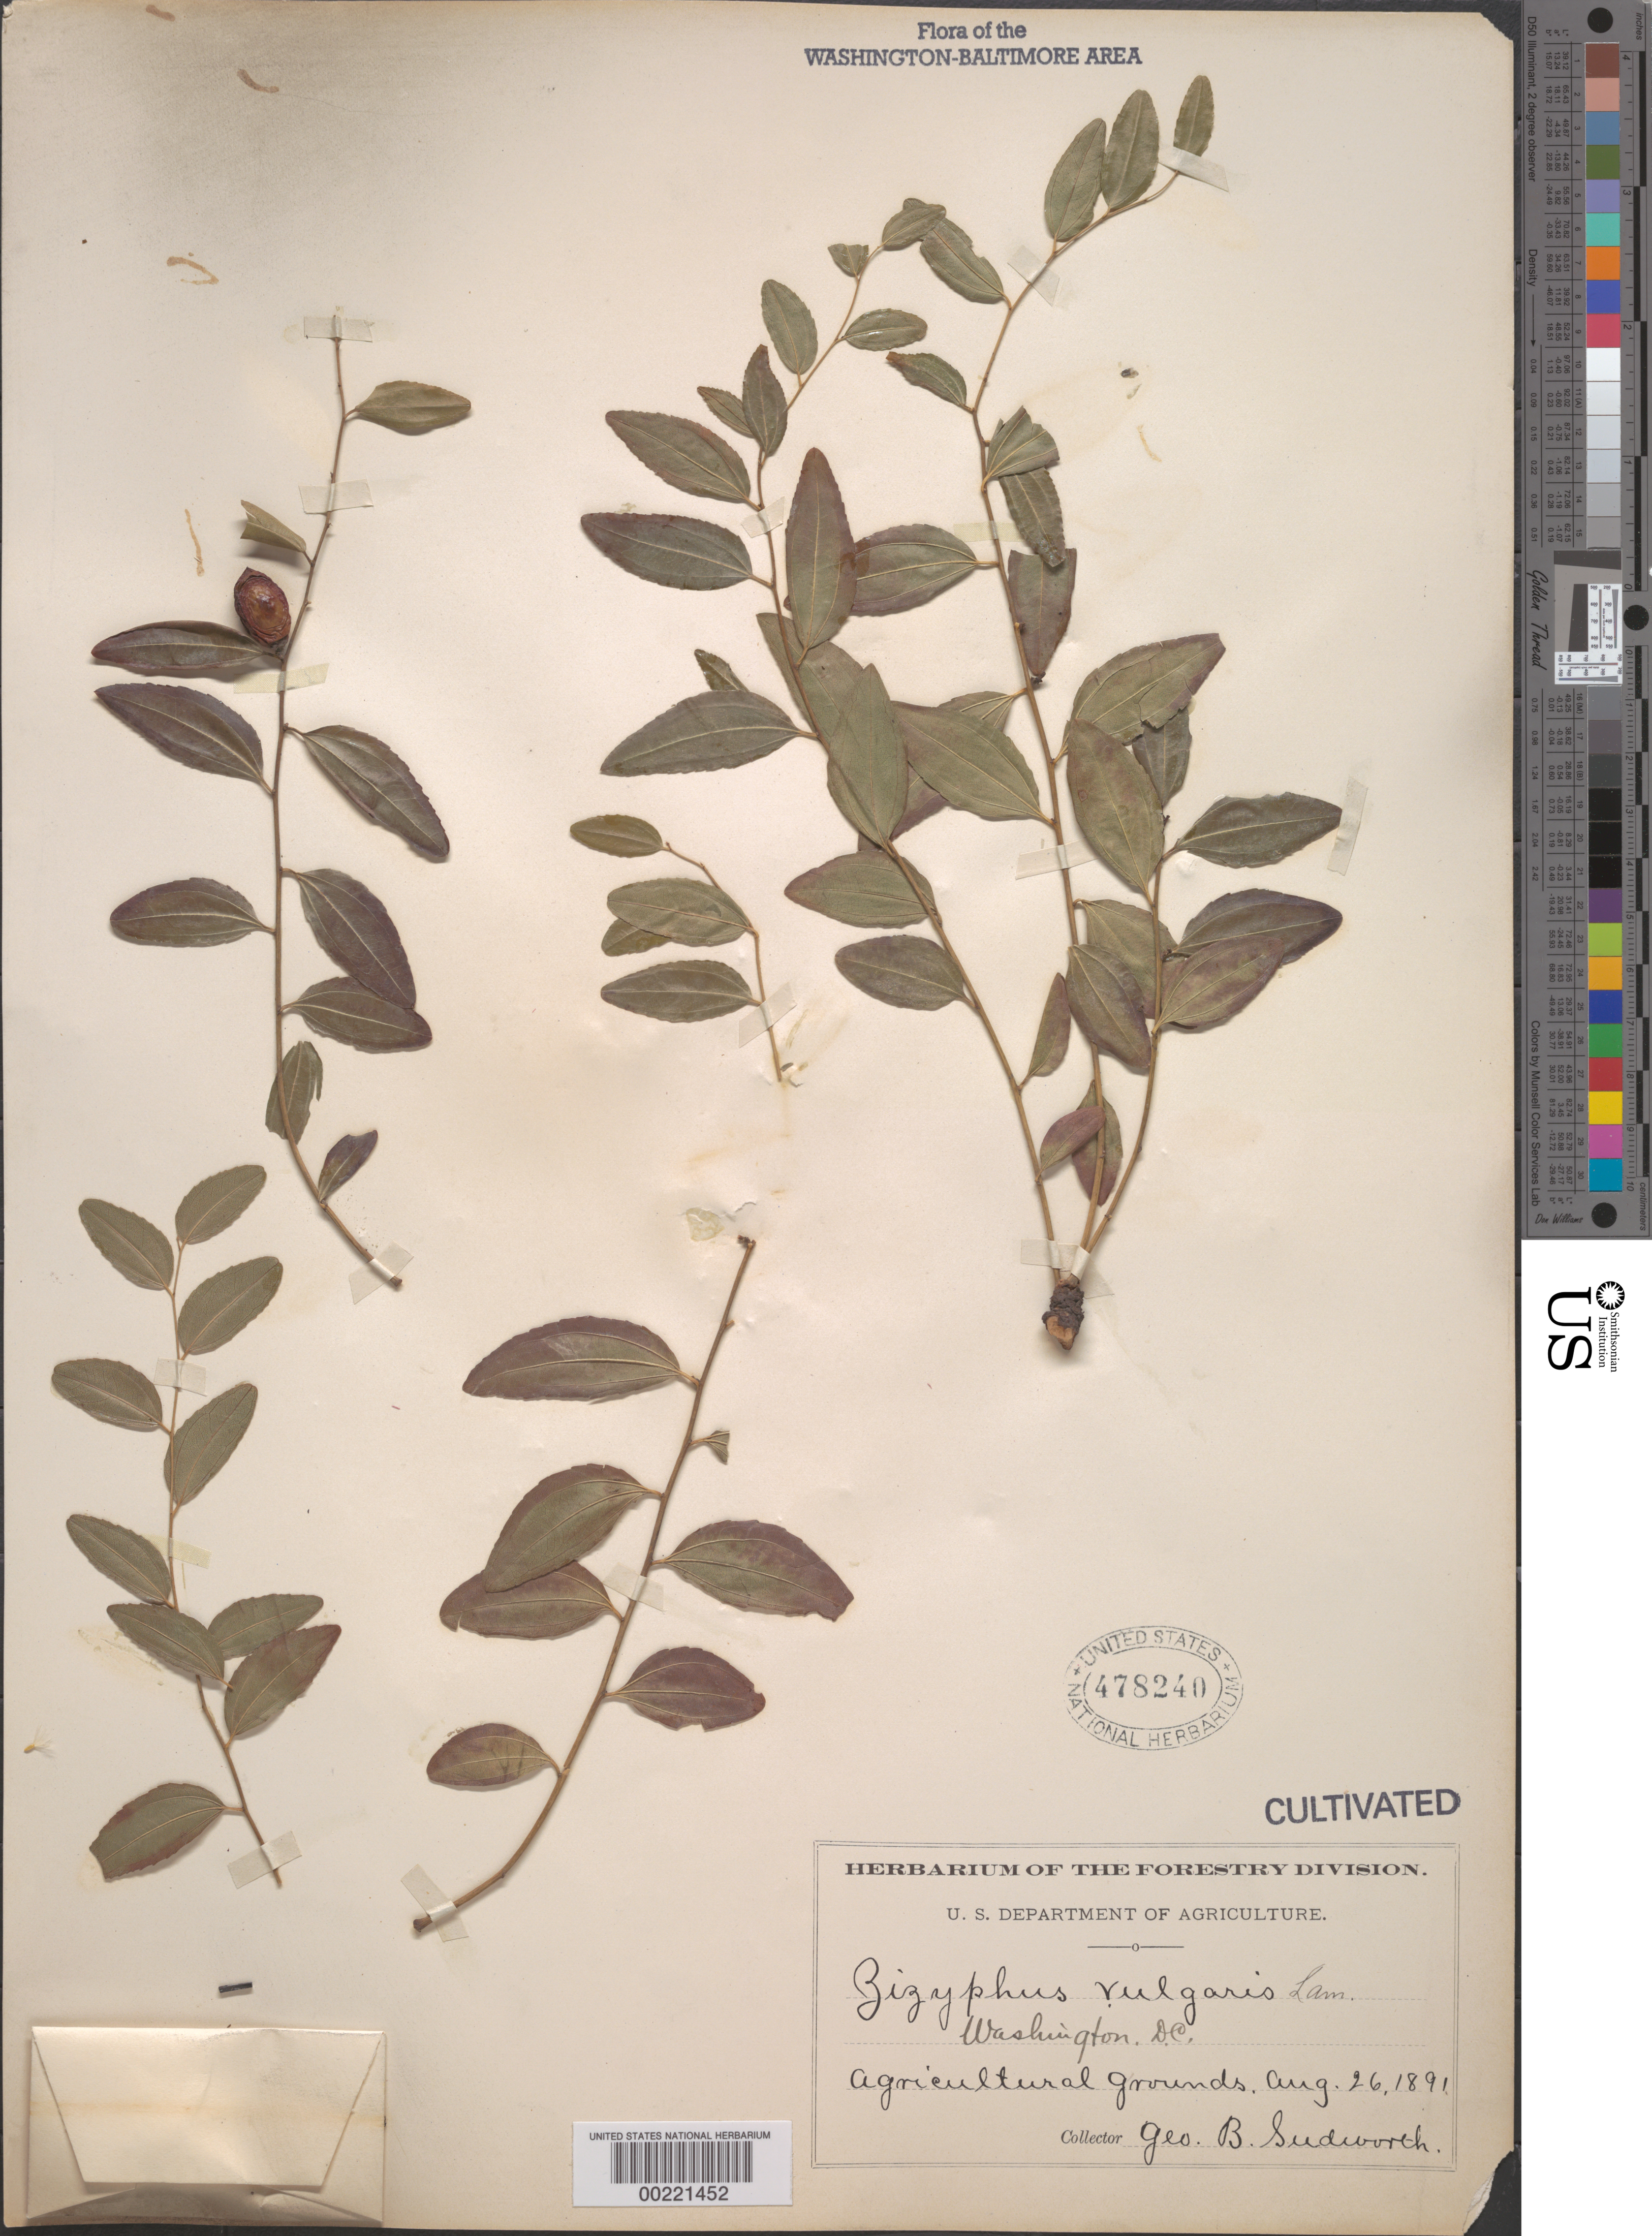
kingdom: Plantae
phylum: Tracheophyta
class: Magnoliopsida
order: Rosales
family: Rhamnaceae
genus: Ziziphus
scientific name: Ziziphus vulgaris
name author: Lam.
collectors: G. B. Sudworth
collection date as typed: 26 Aug 1891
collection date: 1891-08-26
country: United States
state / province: District of Columbia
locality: Department of Agriculture grounds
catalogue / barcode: US 478240